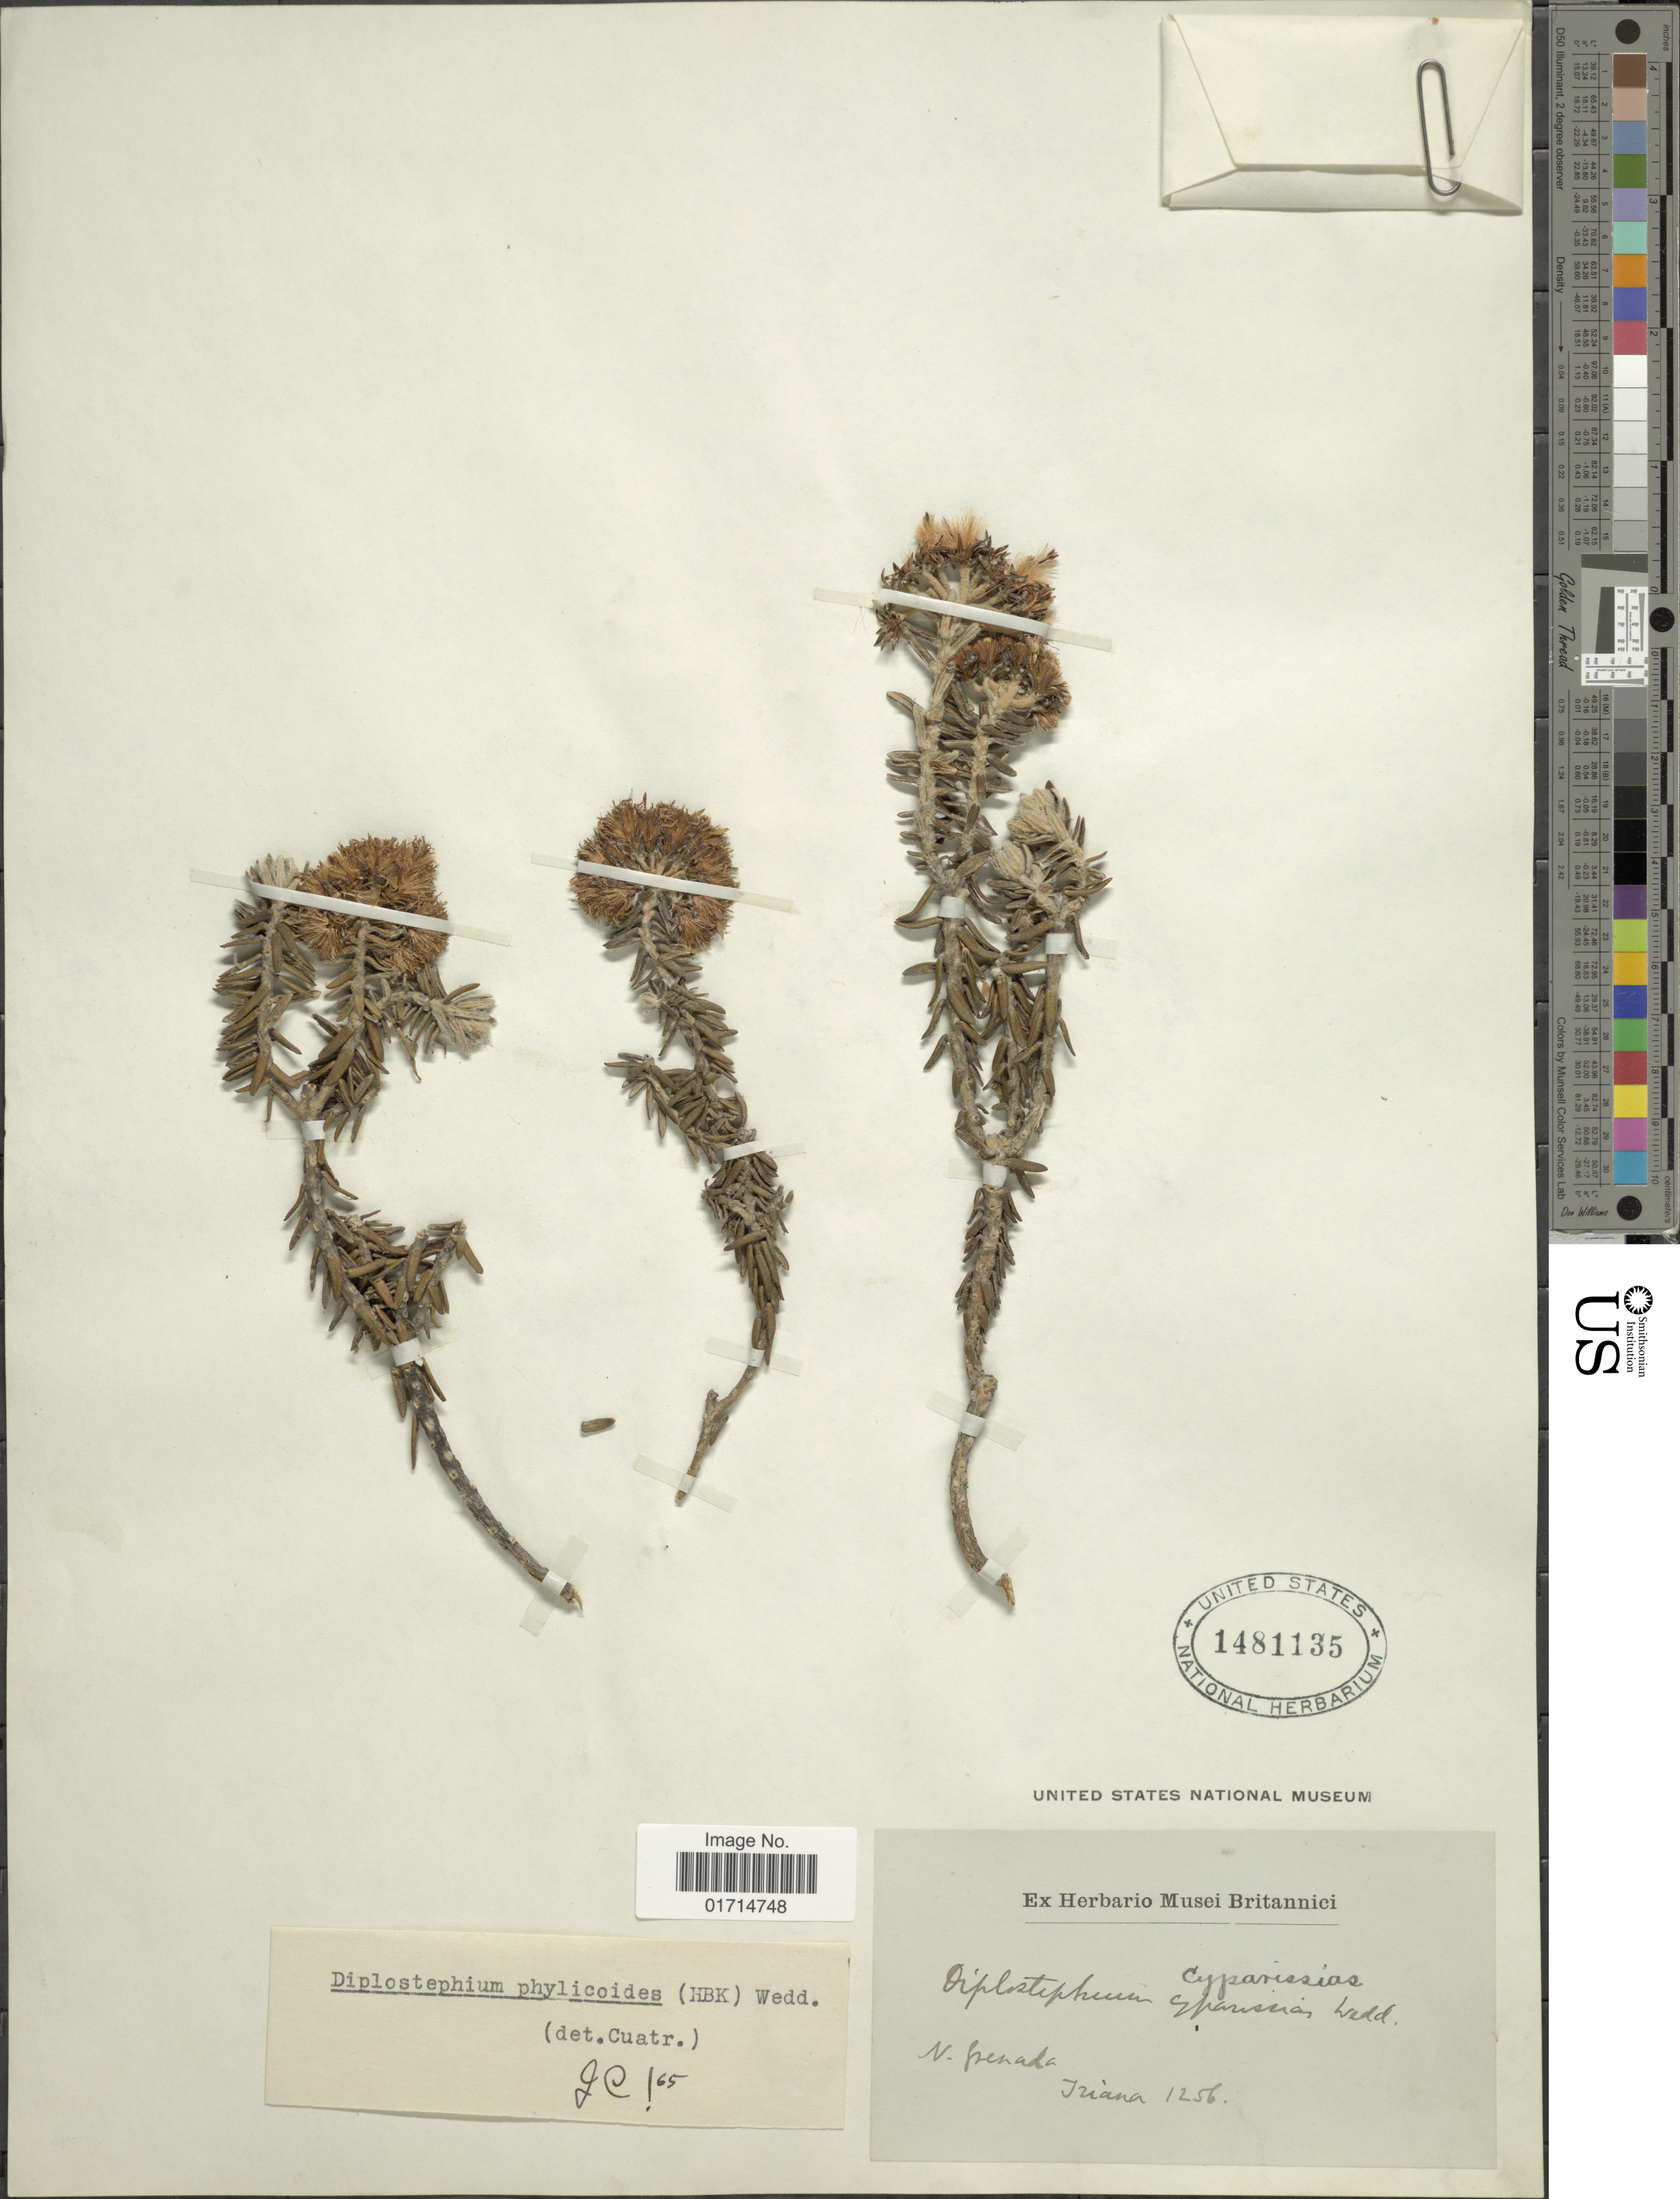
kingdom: Plantae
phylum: Tracheophyta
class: Magnoliopsida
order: Asterales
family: Asteraceae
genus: Diplostephium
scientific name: Diplostephium phylicoides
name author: (Kunth) Wedd.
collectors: Triana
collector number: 1256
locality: N. Grenada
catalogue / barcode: US 1481135